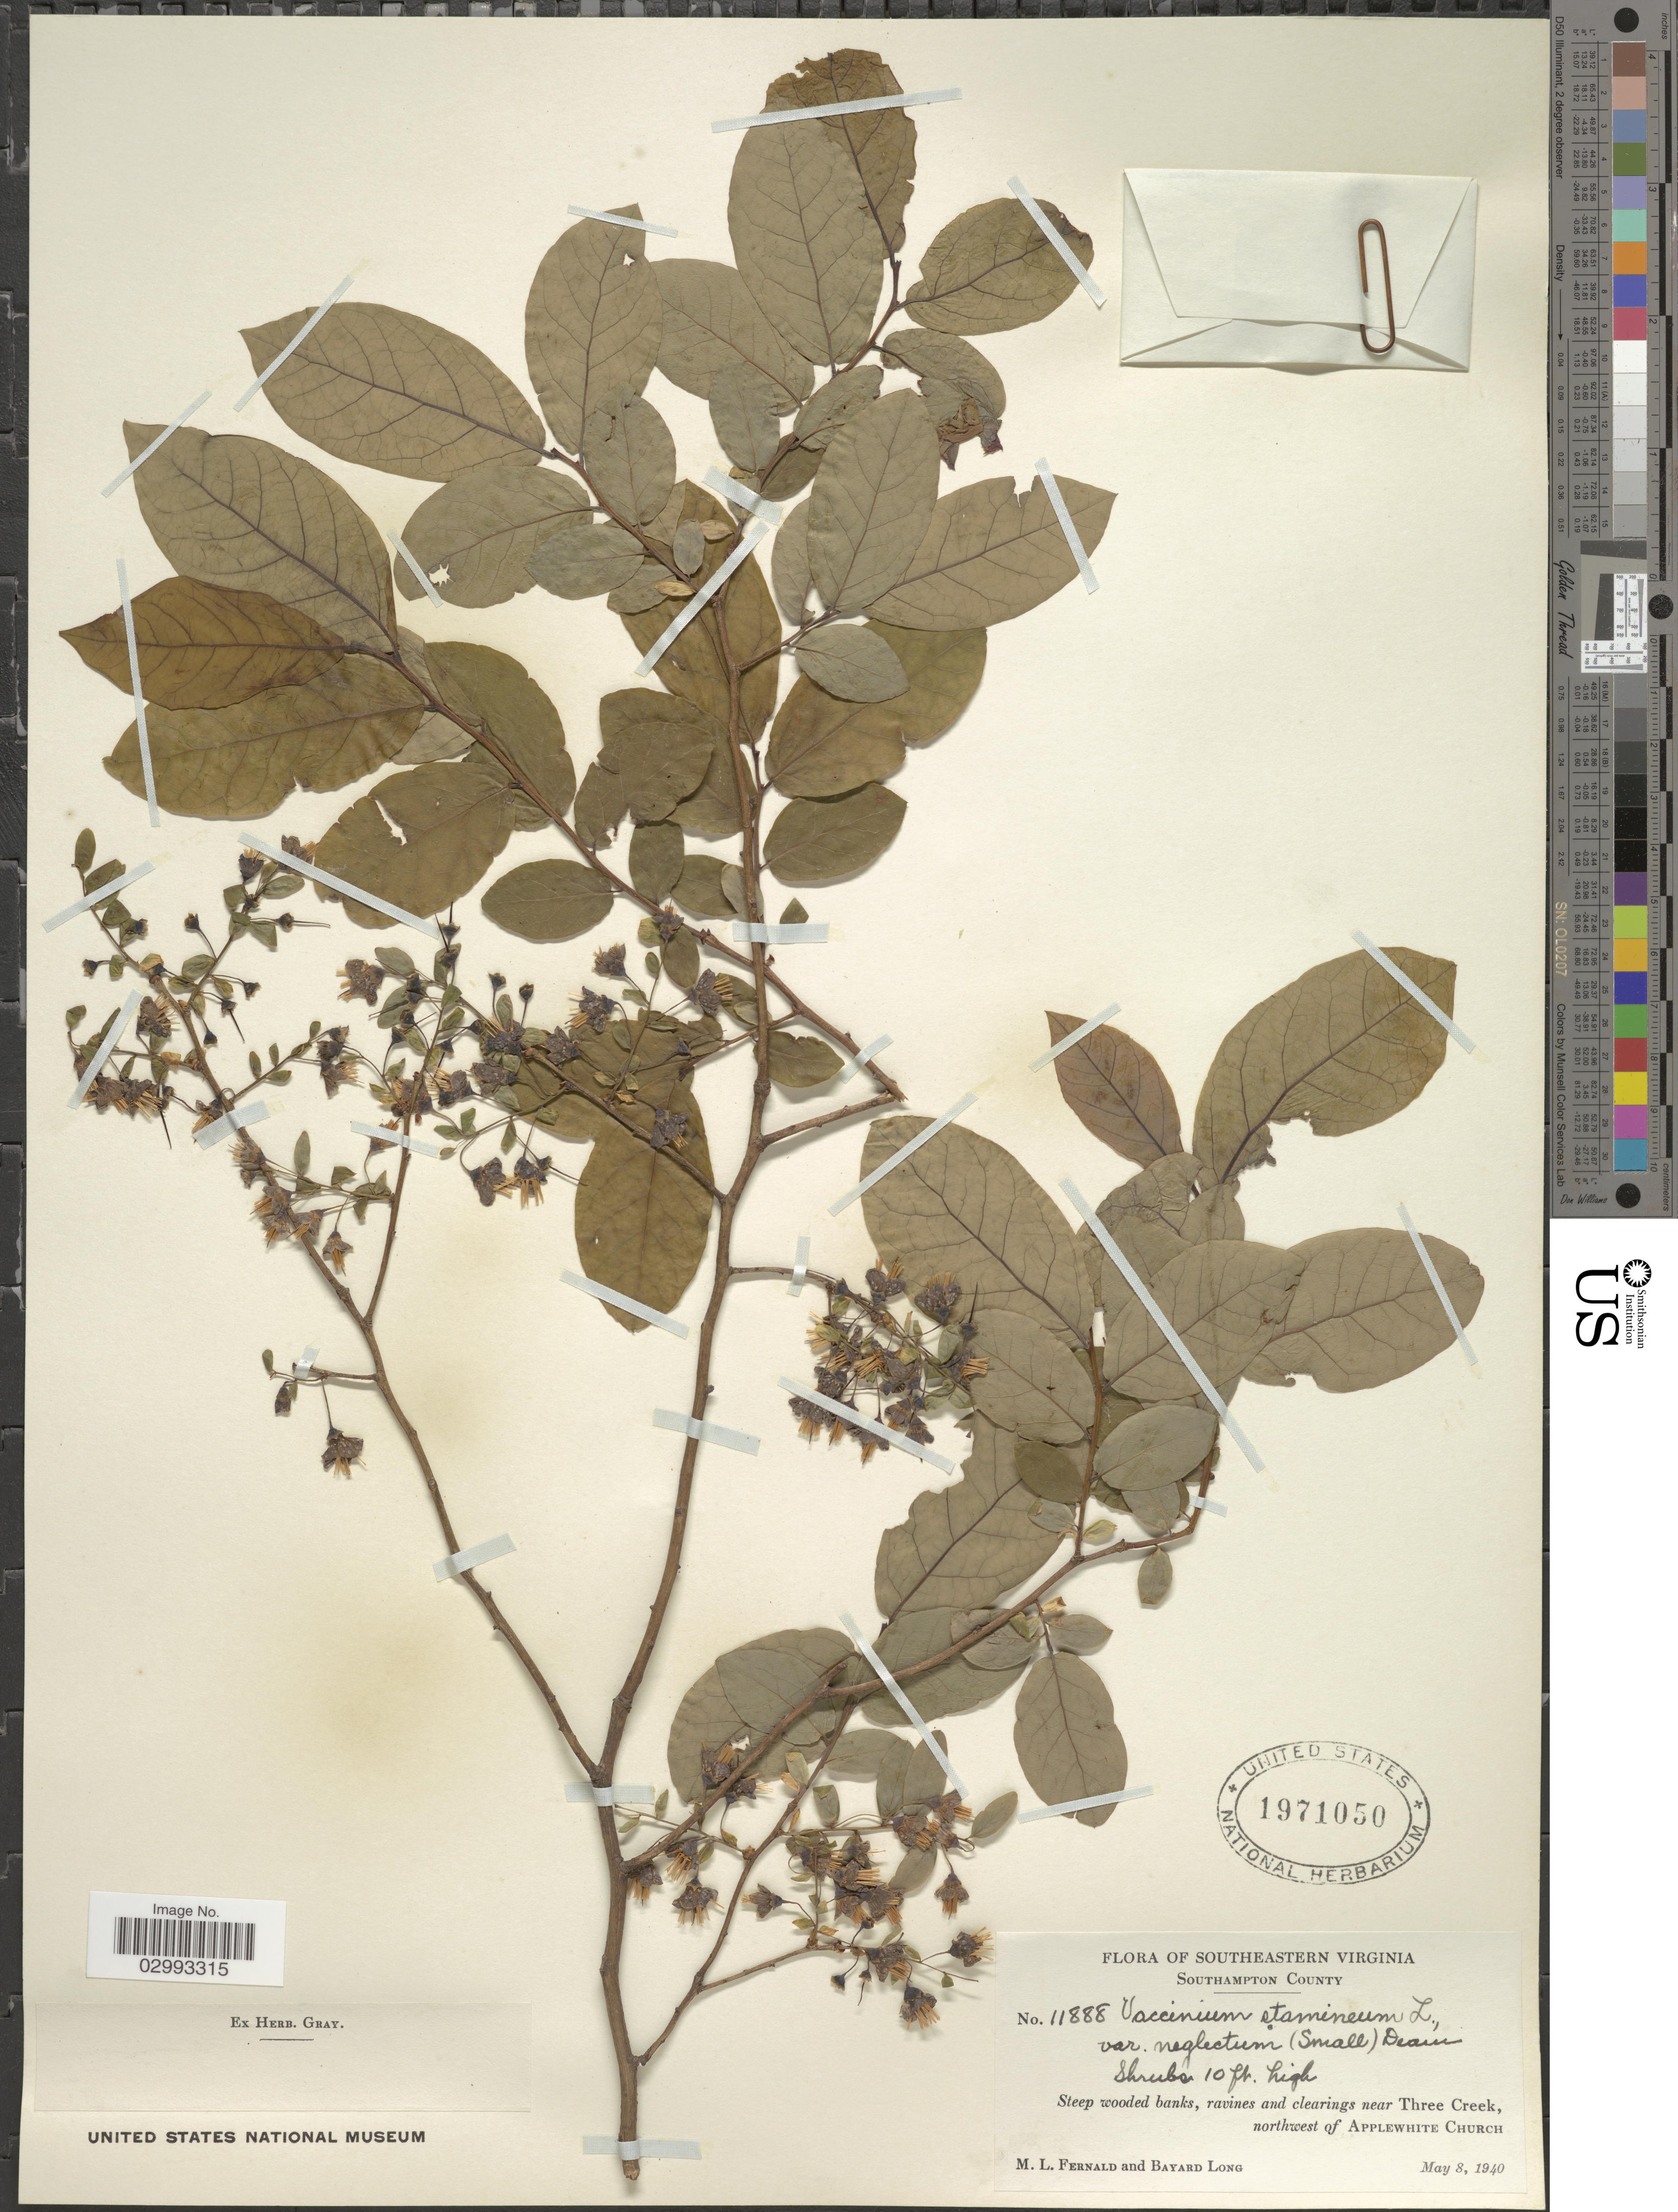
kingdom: Plantae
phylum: Tracheophyta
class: Magnoliopsida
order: Ericales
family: Ericaceae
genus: Polycodium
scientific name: Polycodium stamineum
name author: (L.) Greene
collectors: M. L. Fernald & B. Long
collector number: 11888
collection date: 1940-05-08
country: United States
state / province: Virginia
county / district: Southampton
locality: Southeastern Virginia. Southampton County. Steep wooded banks, ravines and clearings near Three Creek, northwest of Applewhite Church.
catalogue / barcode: US 1971050